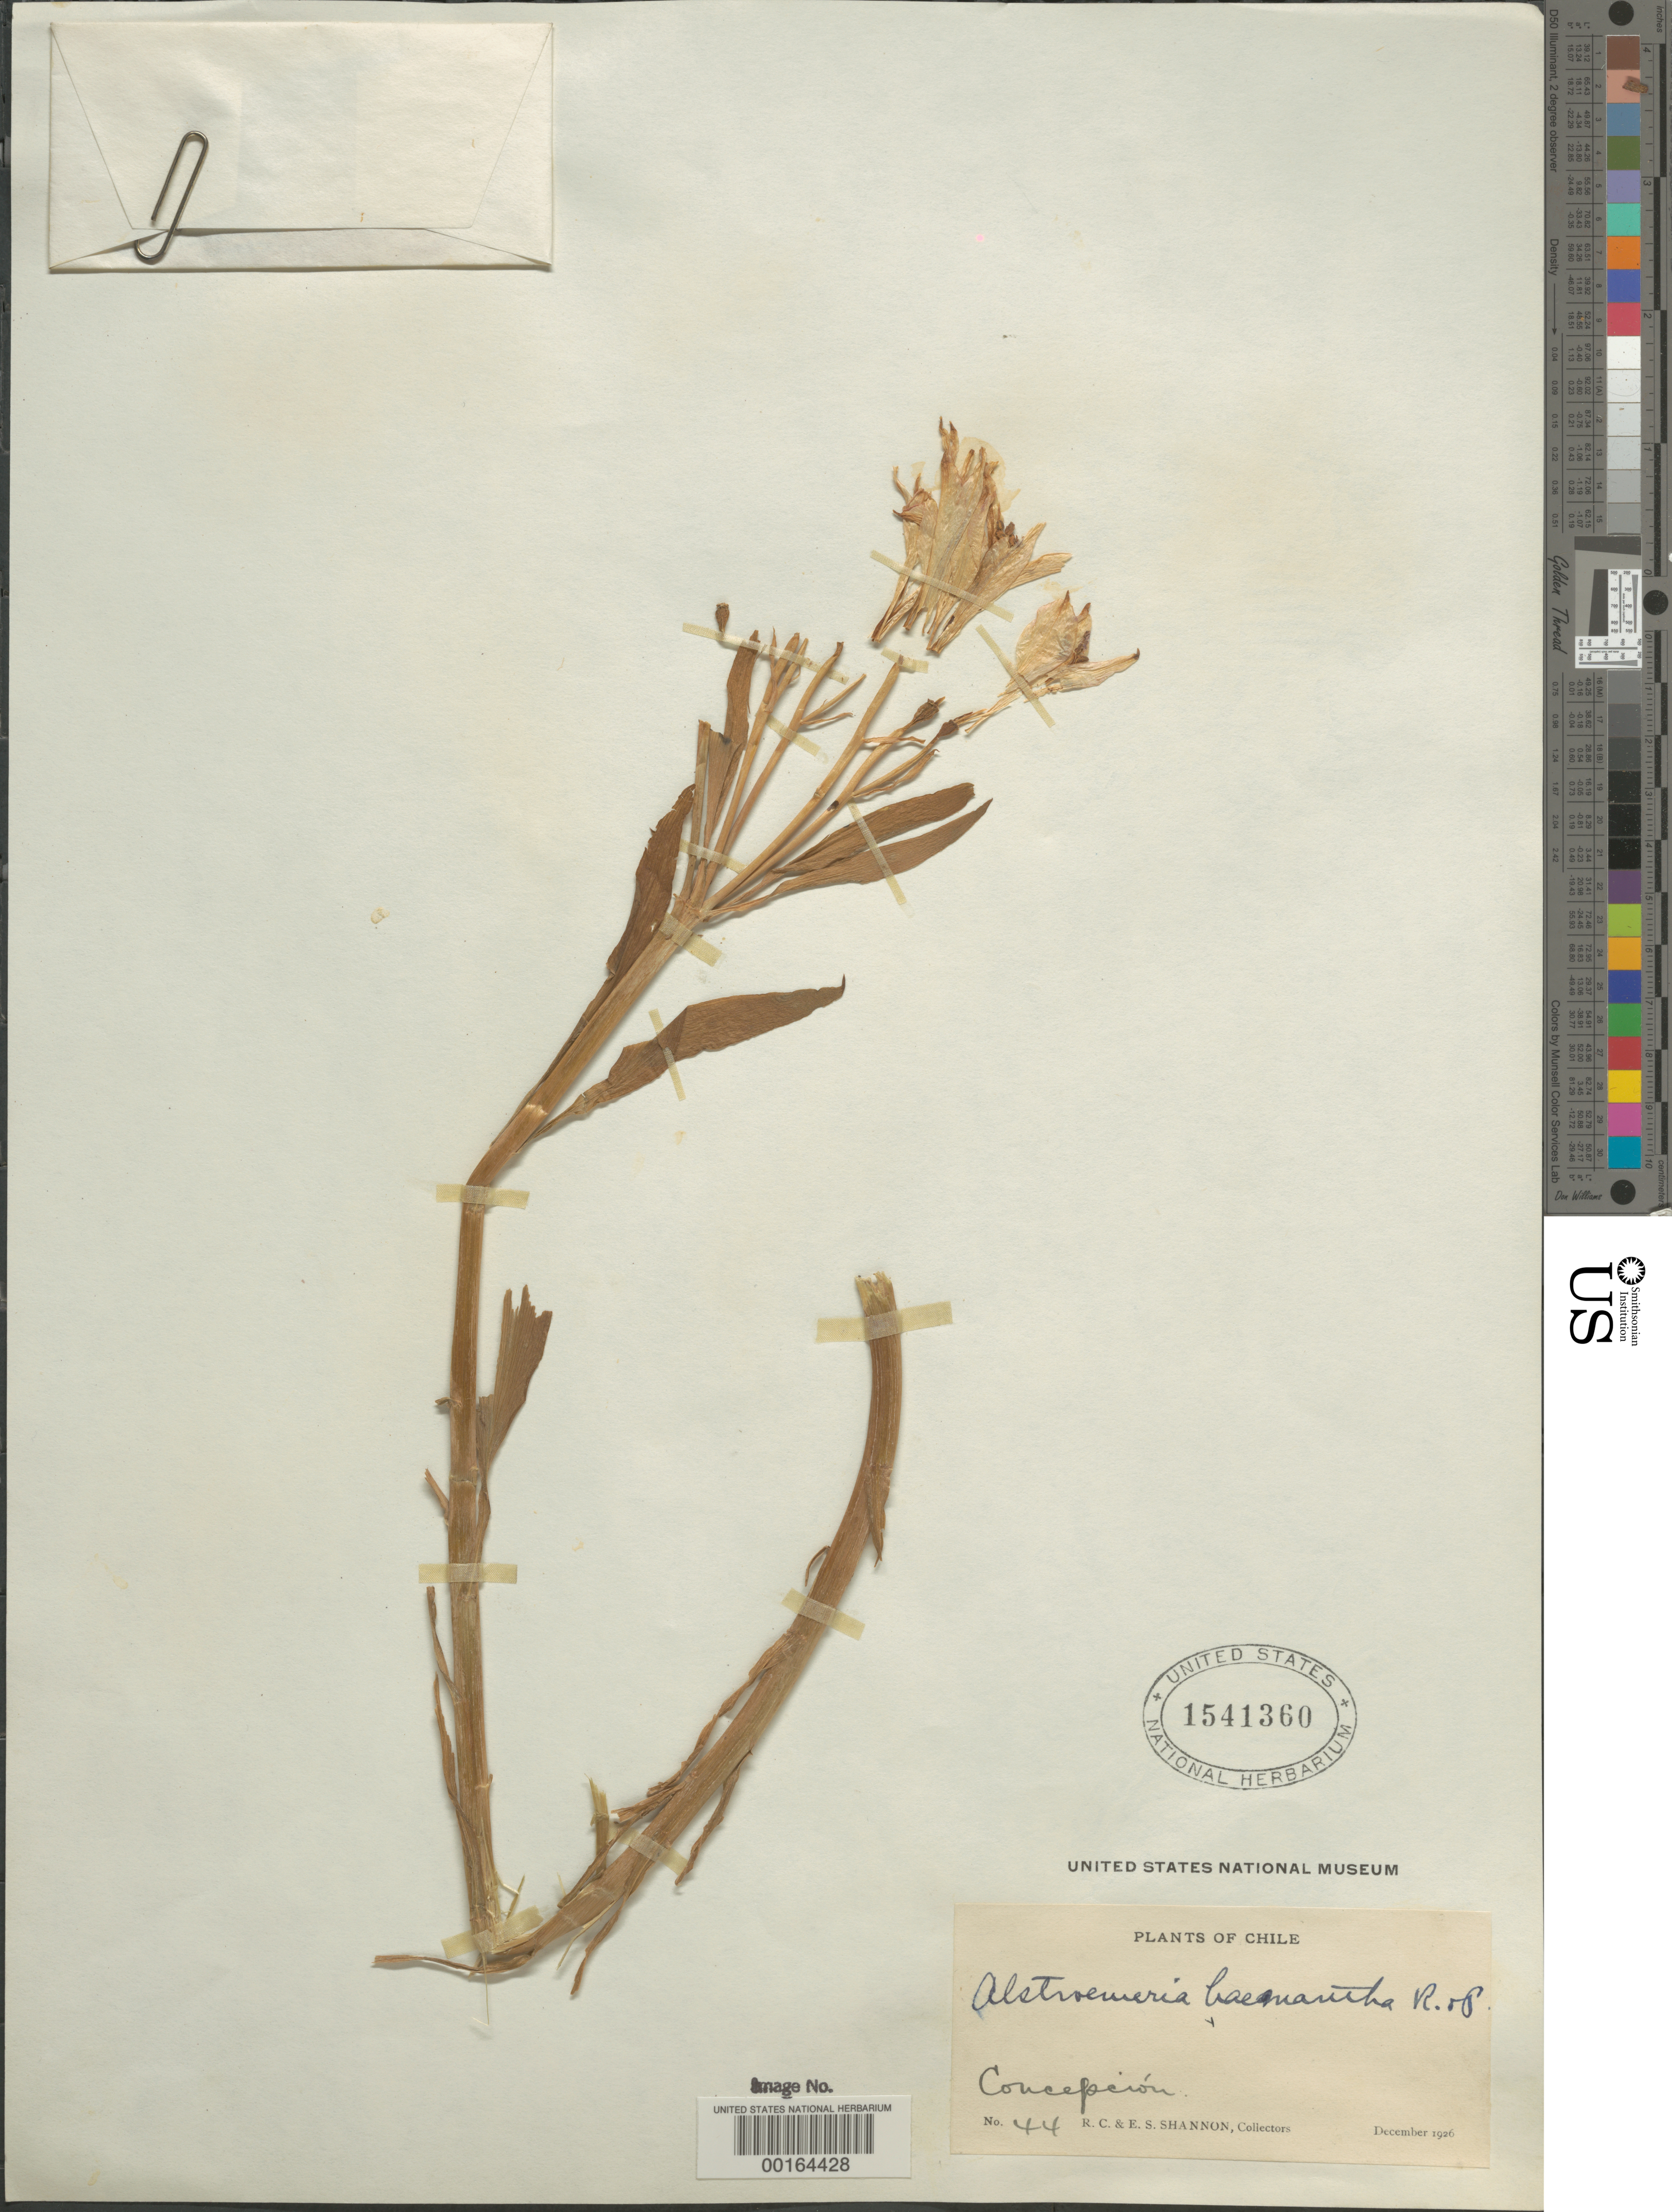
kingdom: Plantae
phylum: Tracheophyta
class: Liliopsida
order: Liliales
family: Alstroemeriaceae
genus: Alstroemeria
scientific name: Alstroemeria haemantha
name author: Ruiz & Pav.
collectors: R. Shannon & E. Shannon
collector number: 44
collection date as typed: Dec 1926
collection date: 1926-12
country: Chile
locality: Concepcion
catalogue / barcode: US 1541360